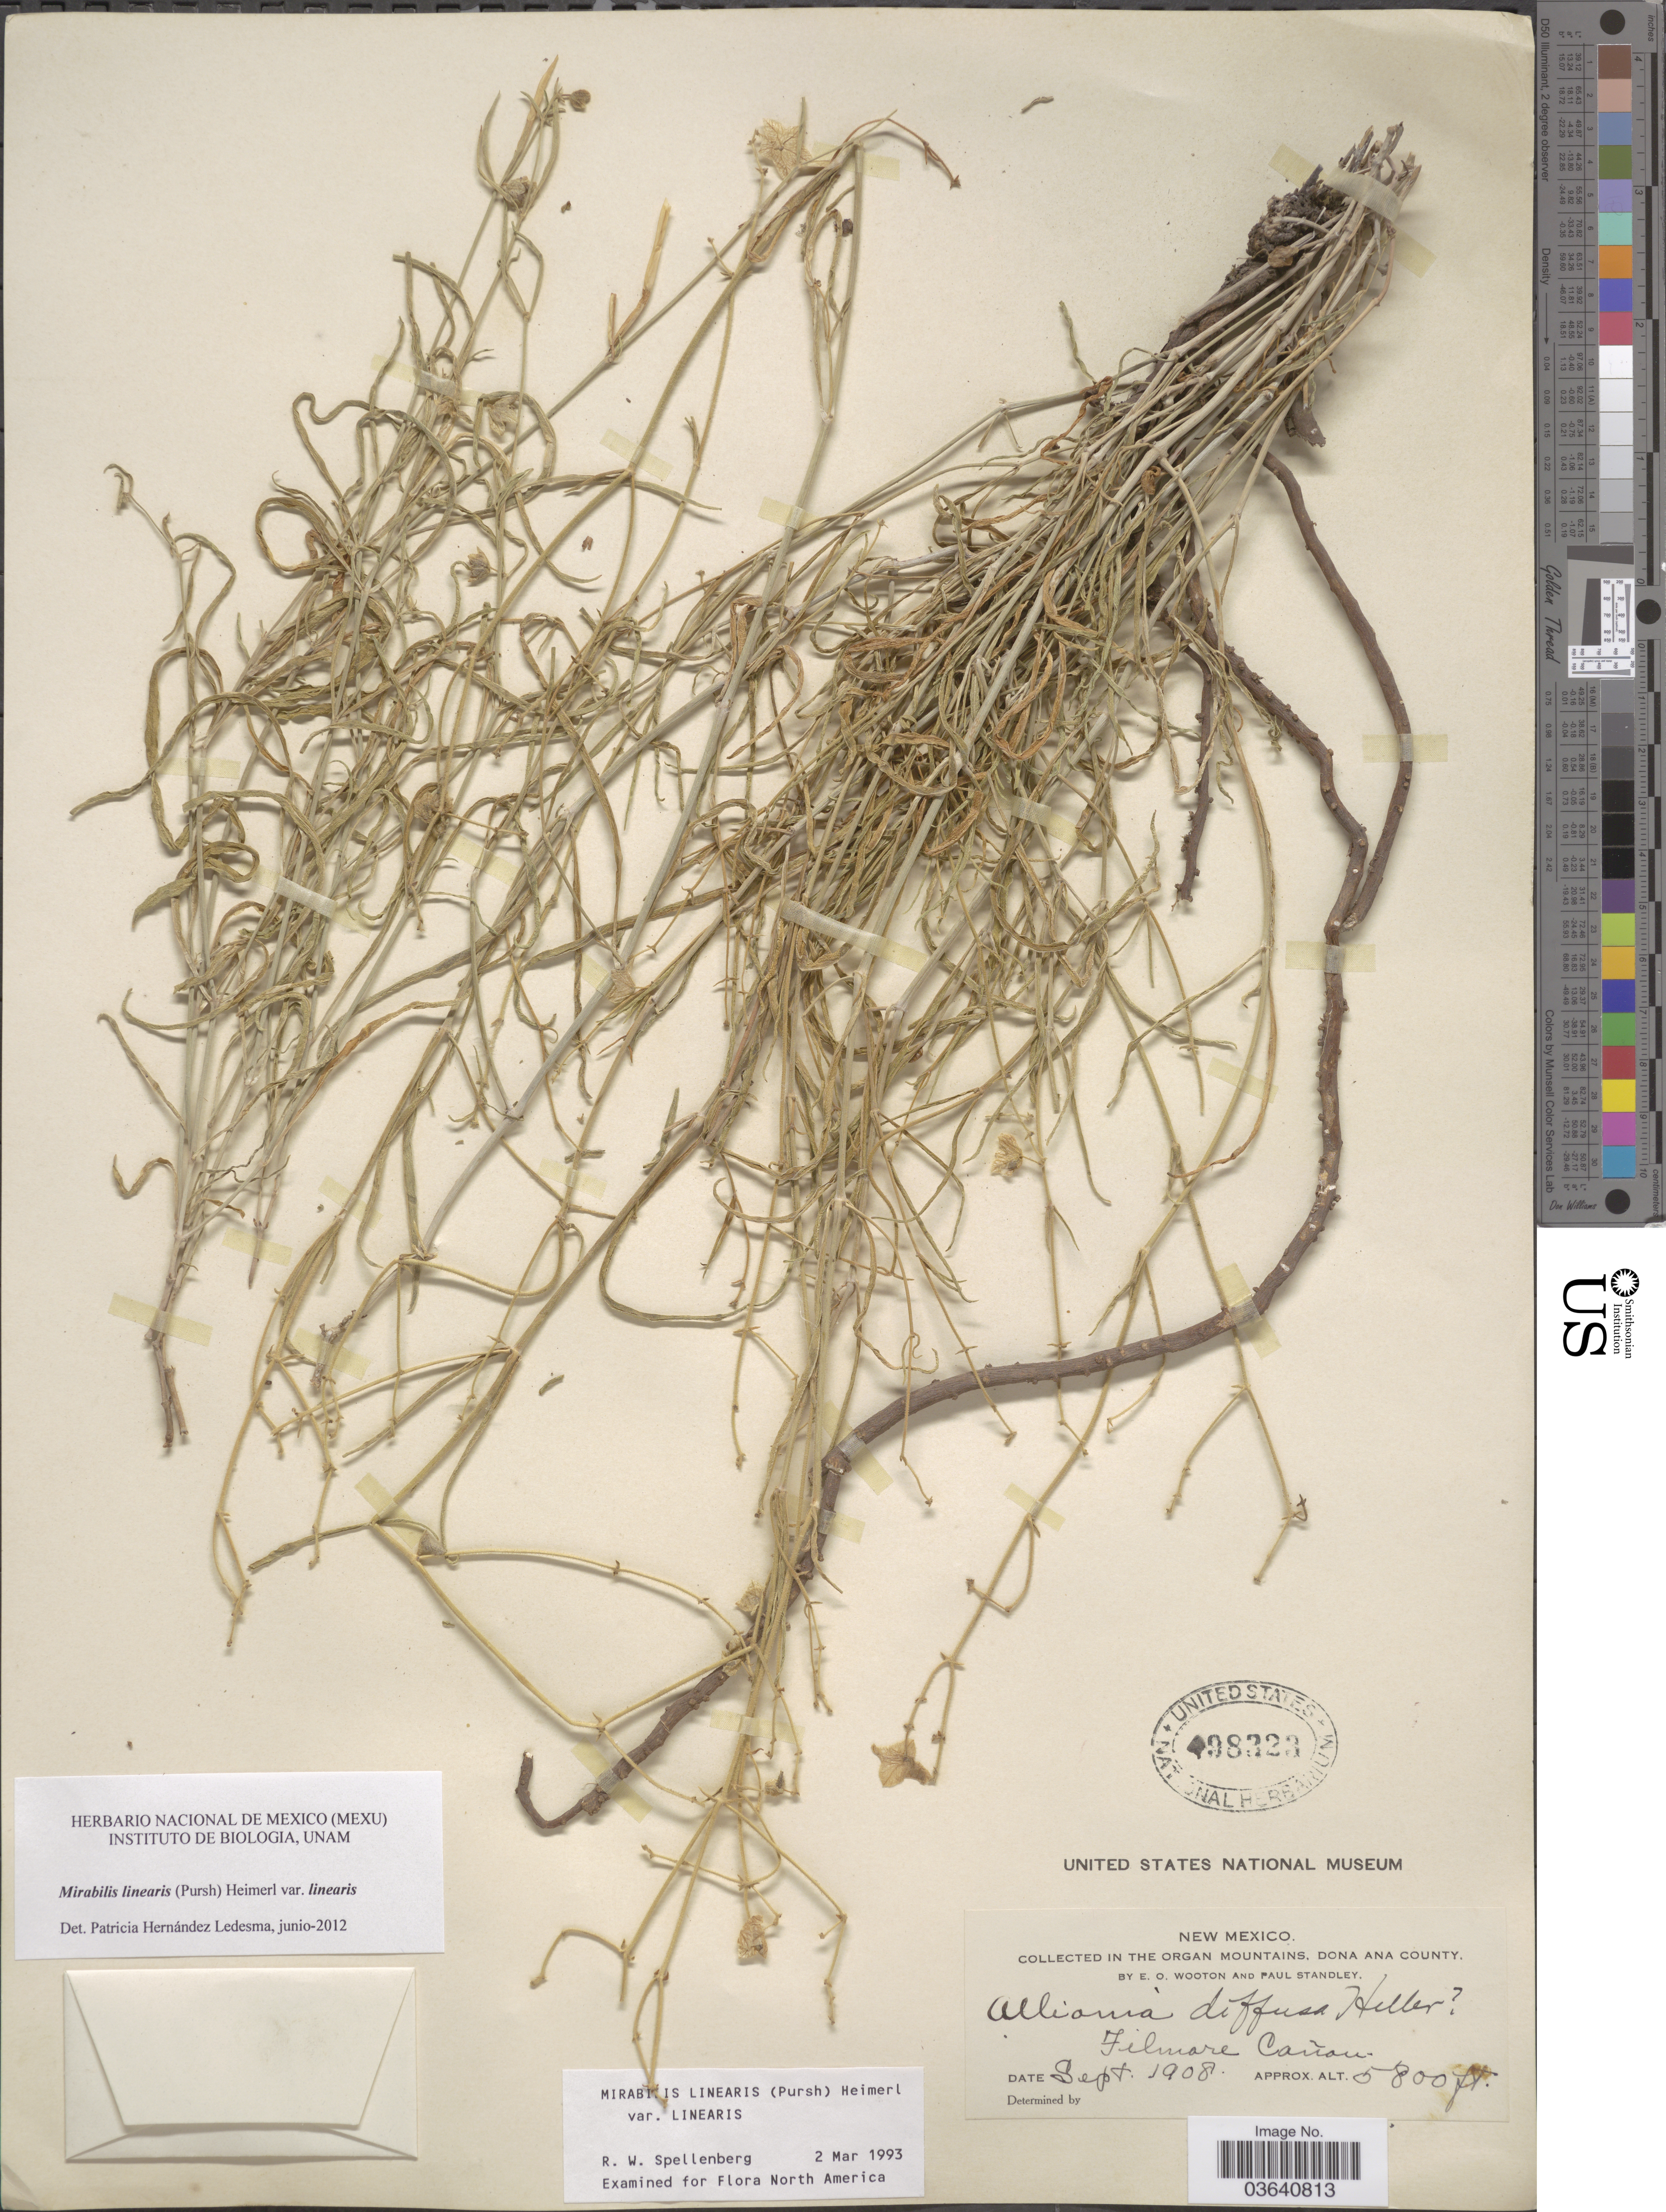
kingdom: Plantae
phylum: Tracheophyta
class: Magnoliopsida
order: Caryophyllales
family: Nyctaginaceae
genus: Mirabilis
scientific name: Mirabilis linearis var. linearis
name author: (Pursh) Heimerl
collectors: E. O. Wooton & P. C. Standley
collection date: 1908-09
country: United States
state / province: New Mexico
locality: In the Organ Mountains, Dona Ana County. Filmore Cañon.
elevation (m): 1768